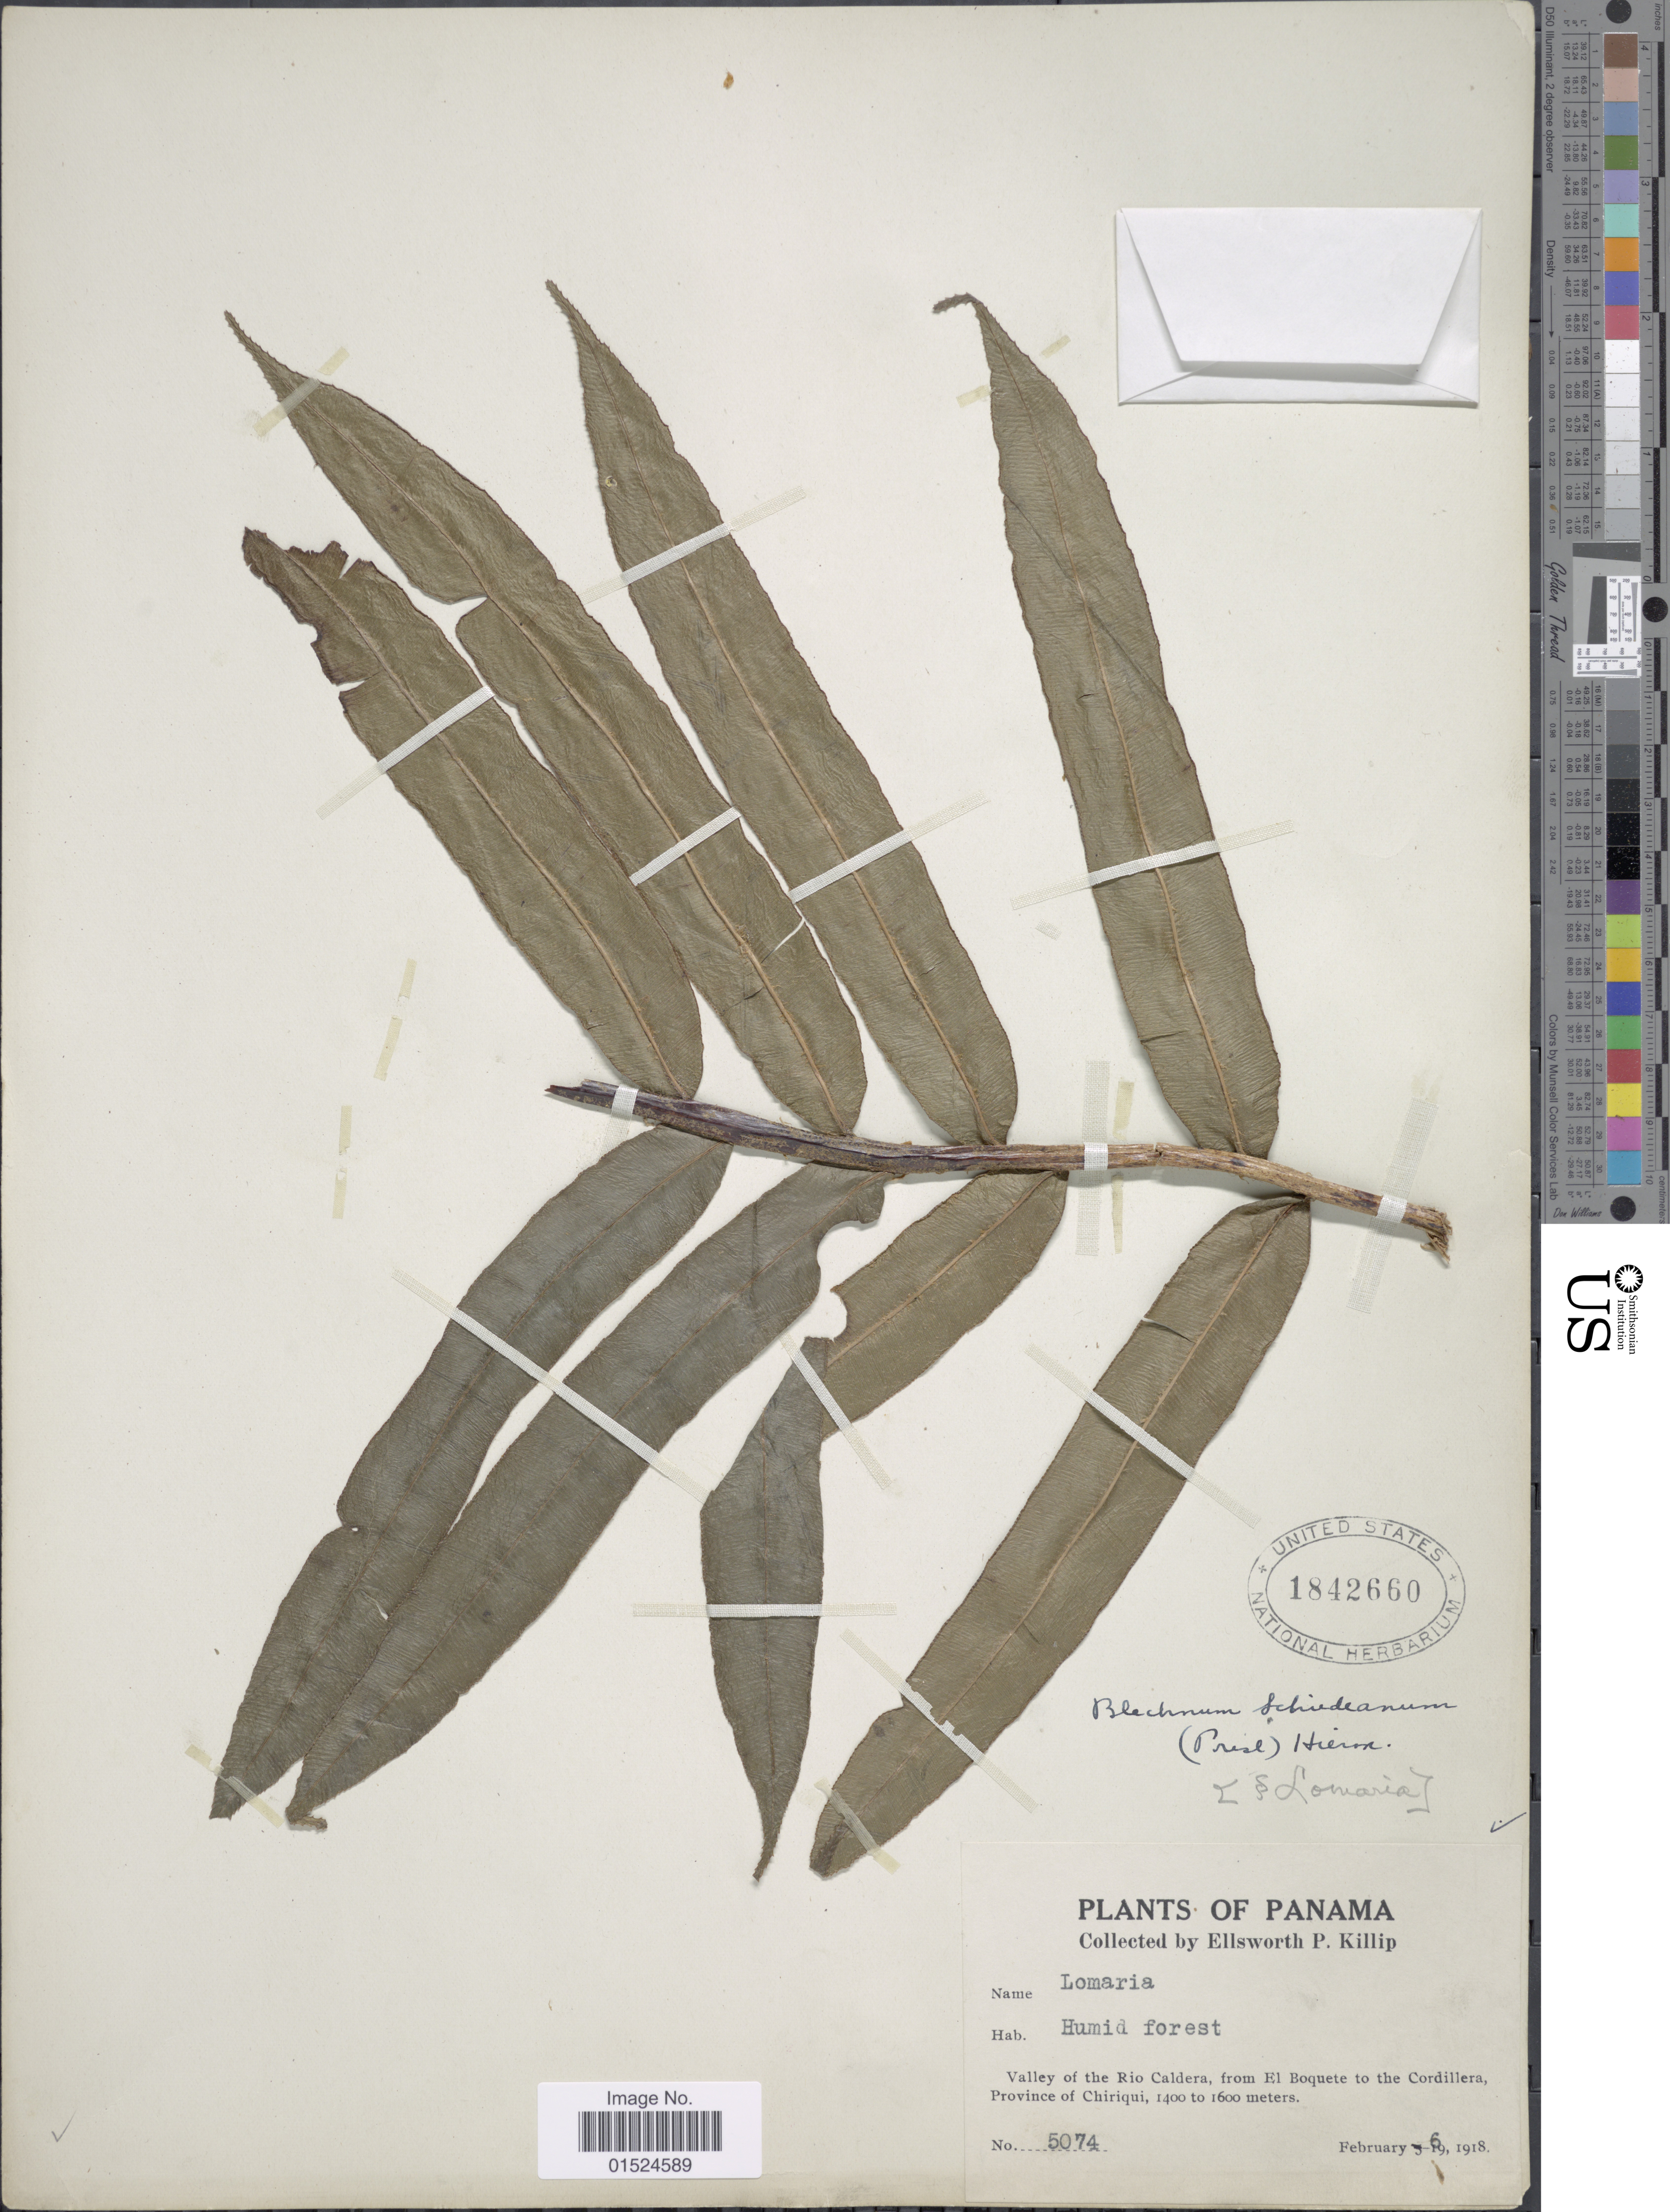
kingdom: Plantae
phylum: Tracheophyta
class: Polypodiopsida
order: Polypodiales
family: Blechnaceae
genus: Blechnum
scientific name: Blechnum varians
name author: (E. Fourn.) C. Chr.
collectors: E. P. Killip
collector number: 5074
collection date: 1918-02-06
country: Panama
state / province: Chiriqui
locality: Valley of the Rio Caldera, from El Boquete to the Cordillera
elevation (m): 1400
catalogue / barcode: US 1842660